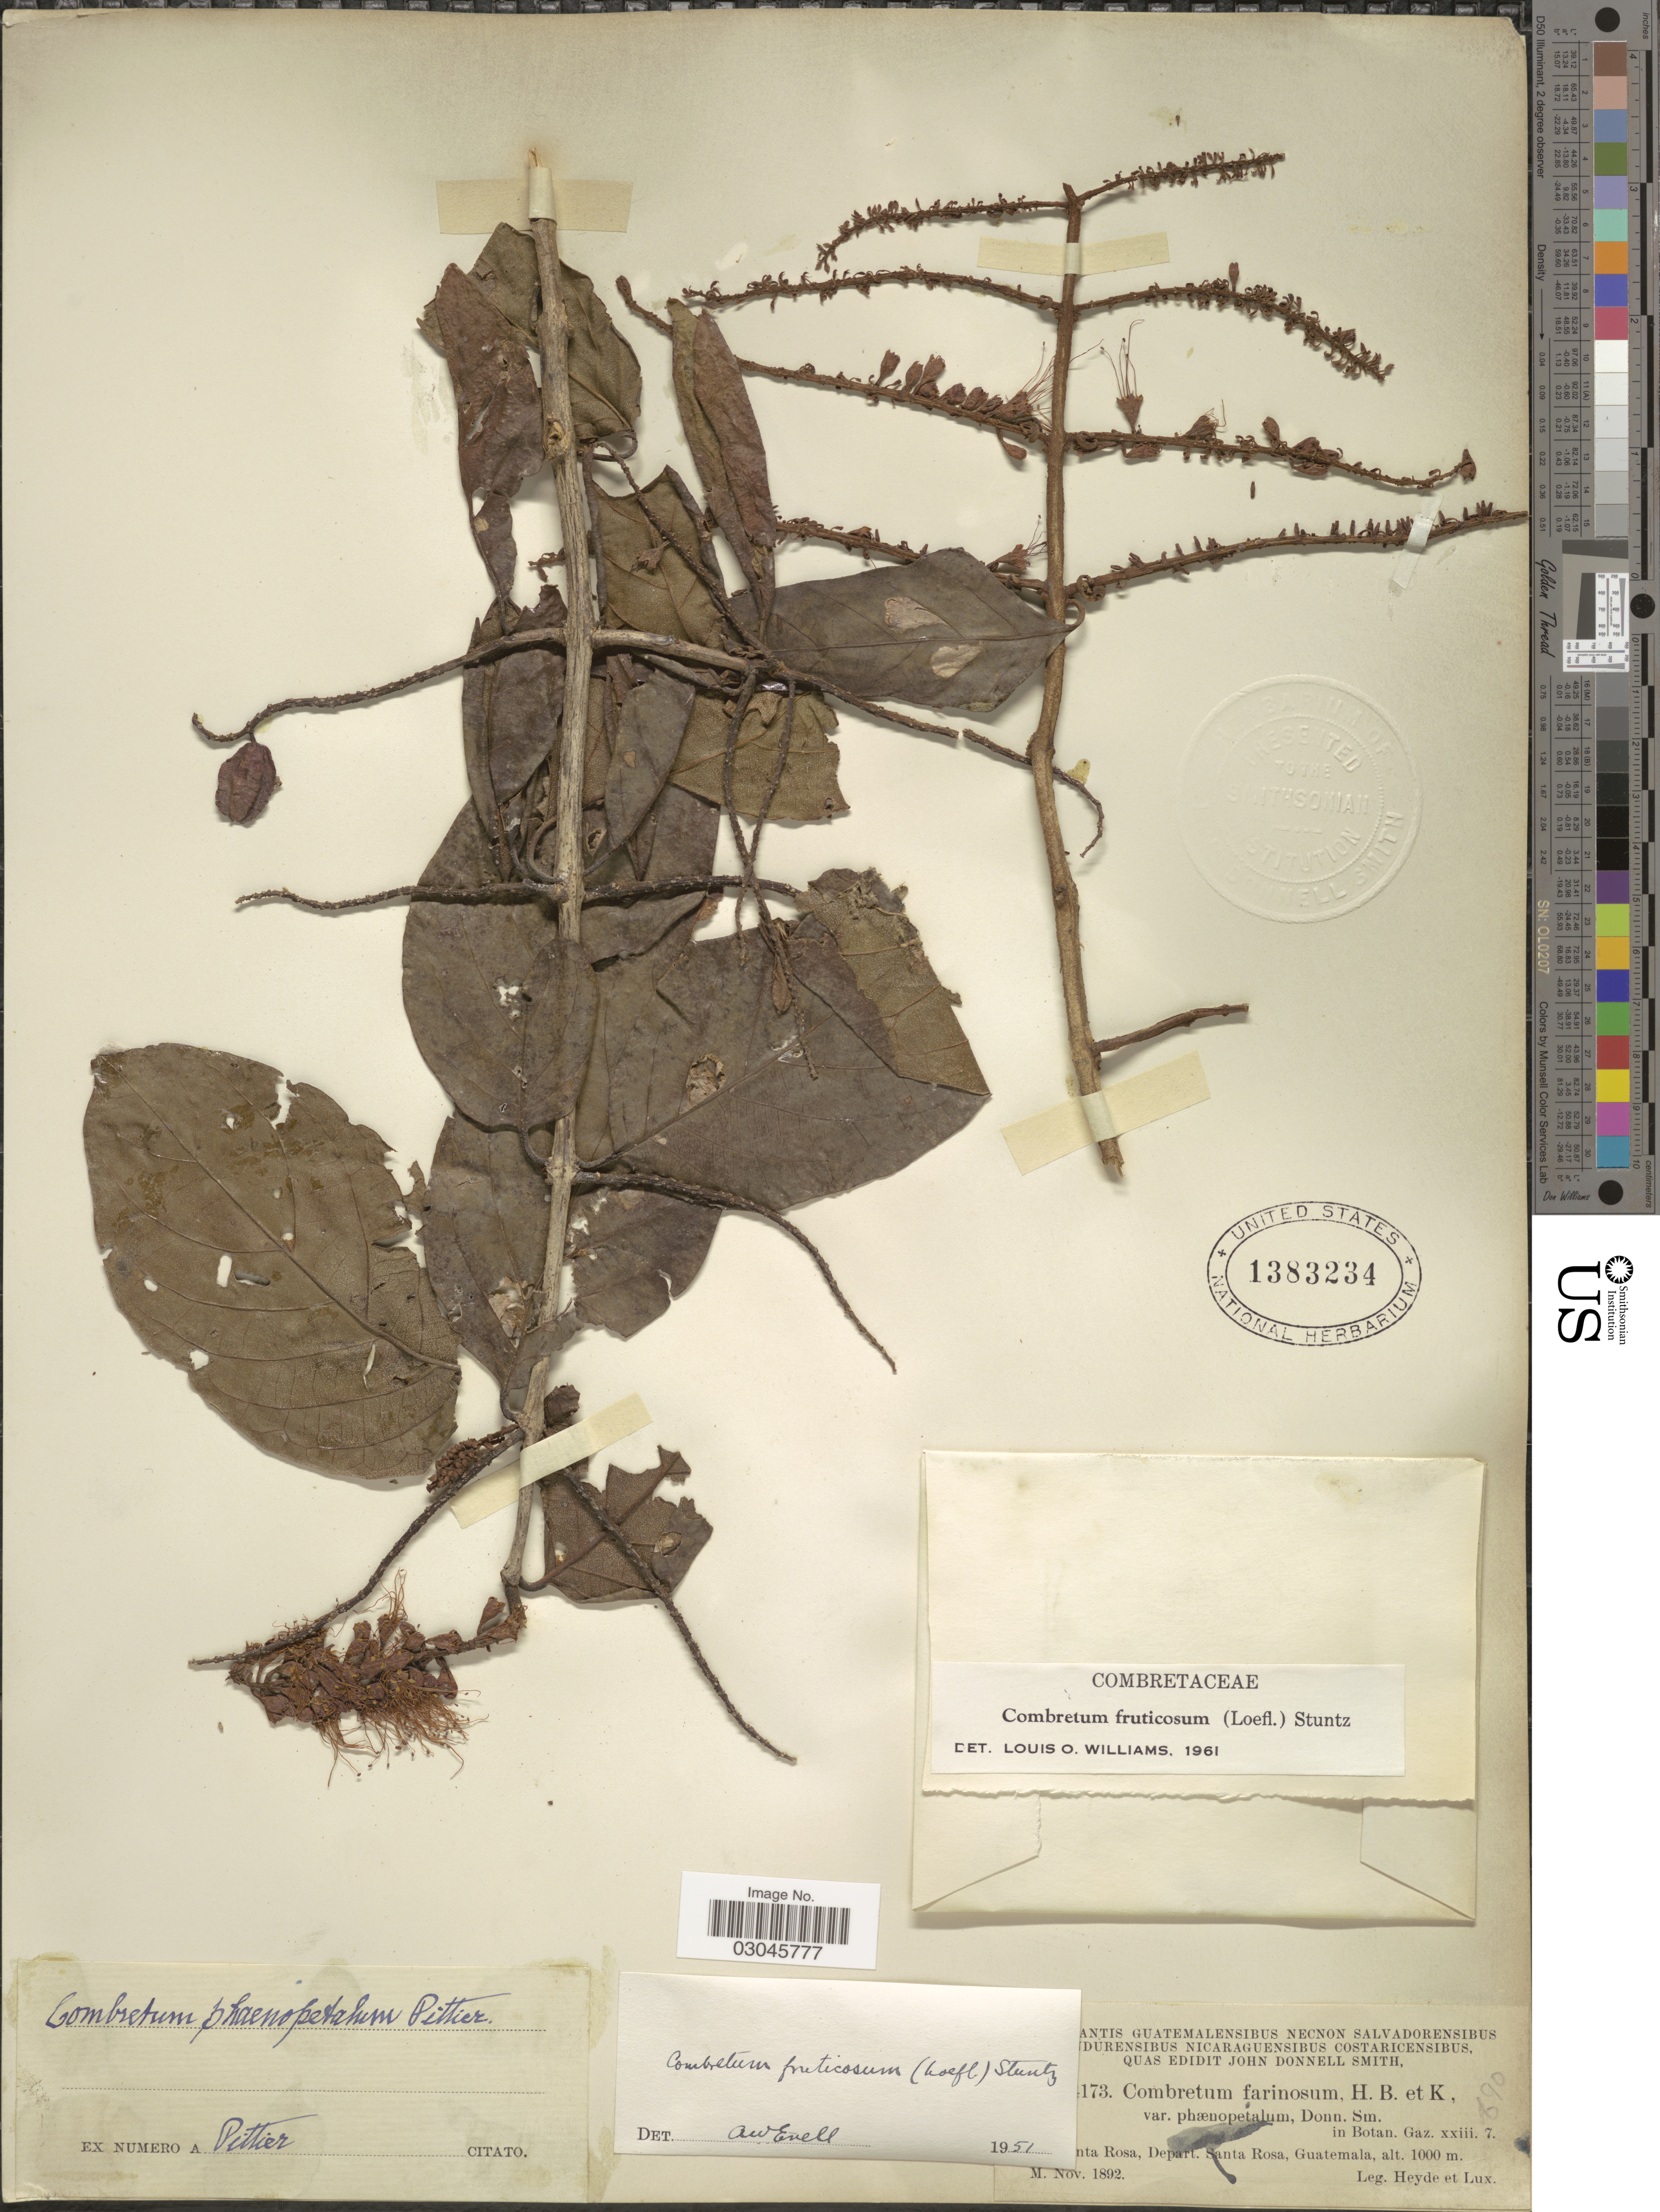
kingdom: Plantae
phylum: Tracheophyta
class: Magnoliopsida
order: Myrtales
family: Combretaceae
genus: Combretum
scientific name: Combretum fruticosum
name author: (Loefl.) Stuntz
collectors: Heyde & Lux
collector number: !173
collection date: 1892-11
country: Guatemala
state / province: Santa Rosa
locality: Santa Rosa, Depart. Santa Rosa.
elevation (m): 1000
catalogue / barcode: US 1383234